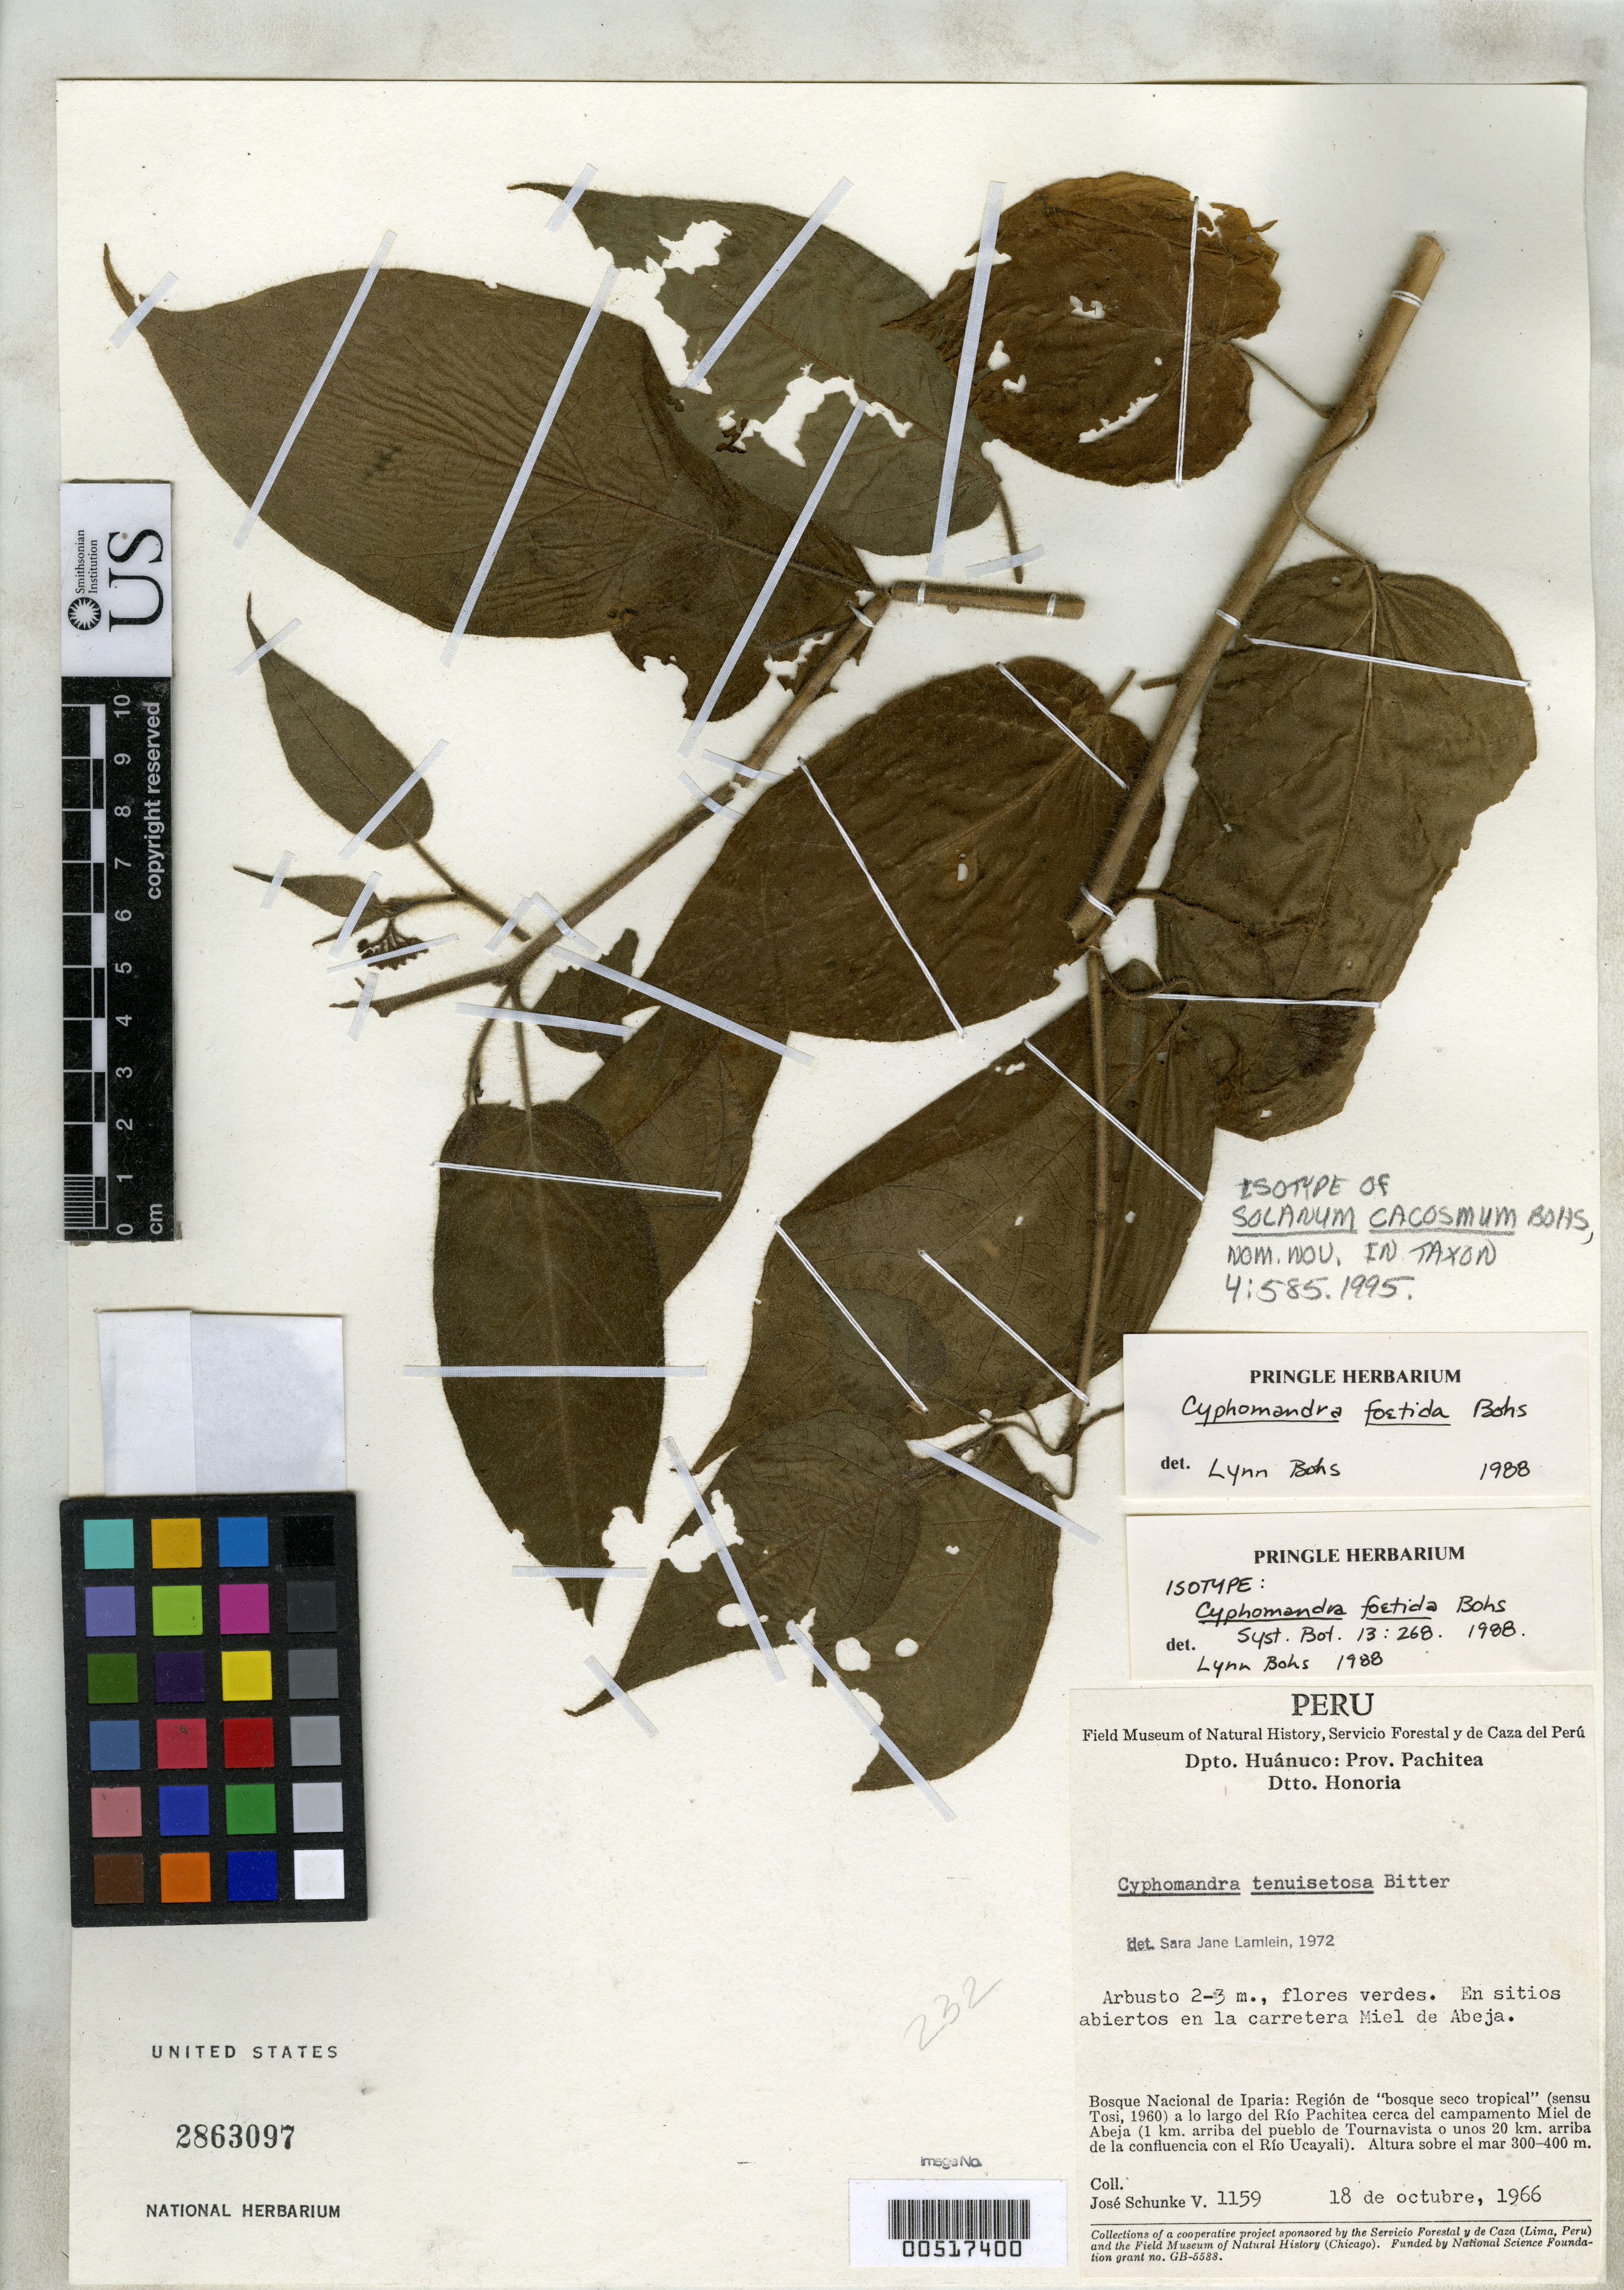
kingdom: Plantae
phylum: Tracheophyta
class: Magnoliopsida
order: Solanales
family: Solanaceae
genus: Cyphomandra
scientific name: Cyphomandra foetida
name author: Bohs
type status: Isotype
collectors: J. Schunke Vigo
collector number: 1159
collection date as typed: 18 Oct 1966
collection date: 1966-10-18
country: Peru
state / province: Huánuco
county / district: Pachitea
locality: Honoria Dist., Bosque Nacional de Iparia, Rio Pachitea cerca del Campamento miel de Abeja.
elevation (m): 300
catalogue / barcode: US 2863097